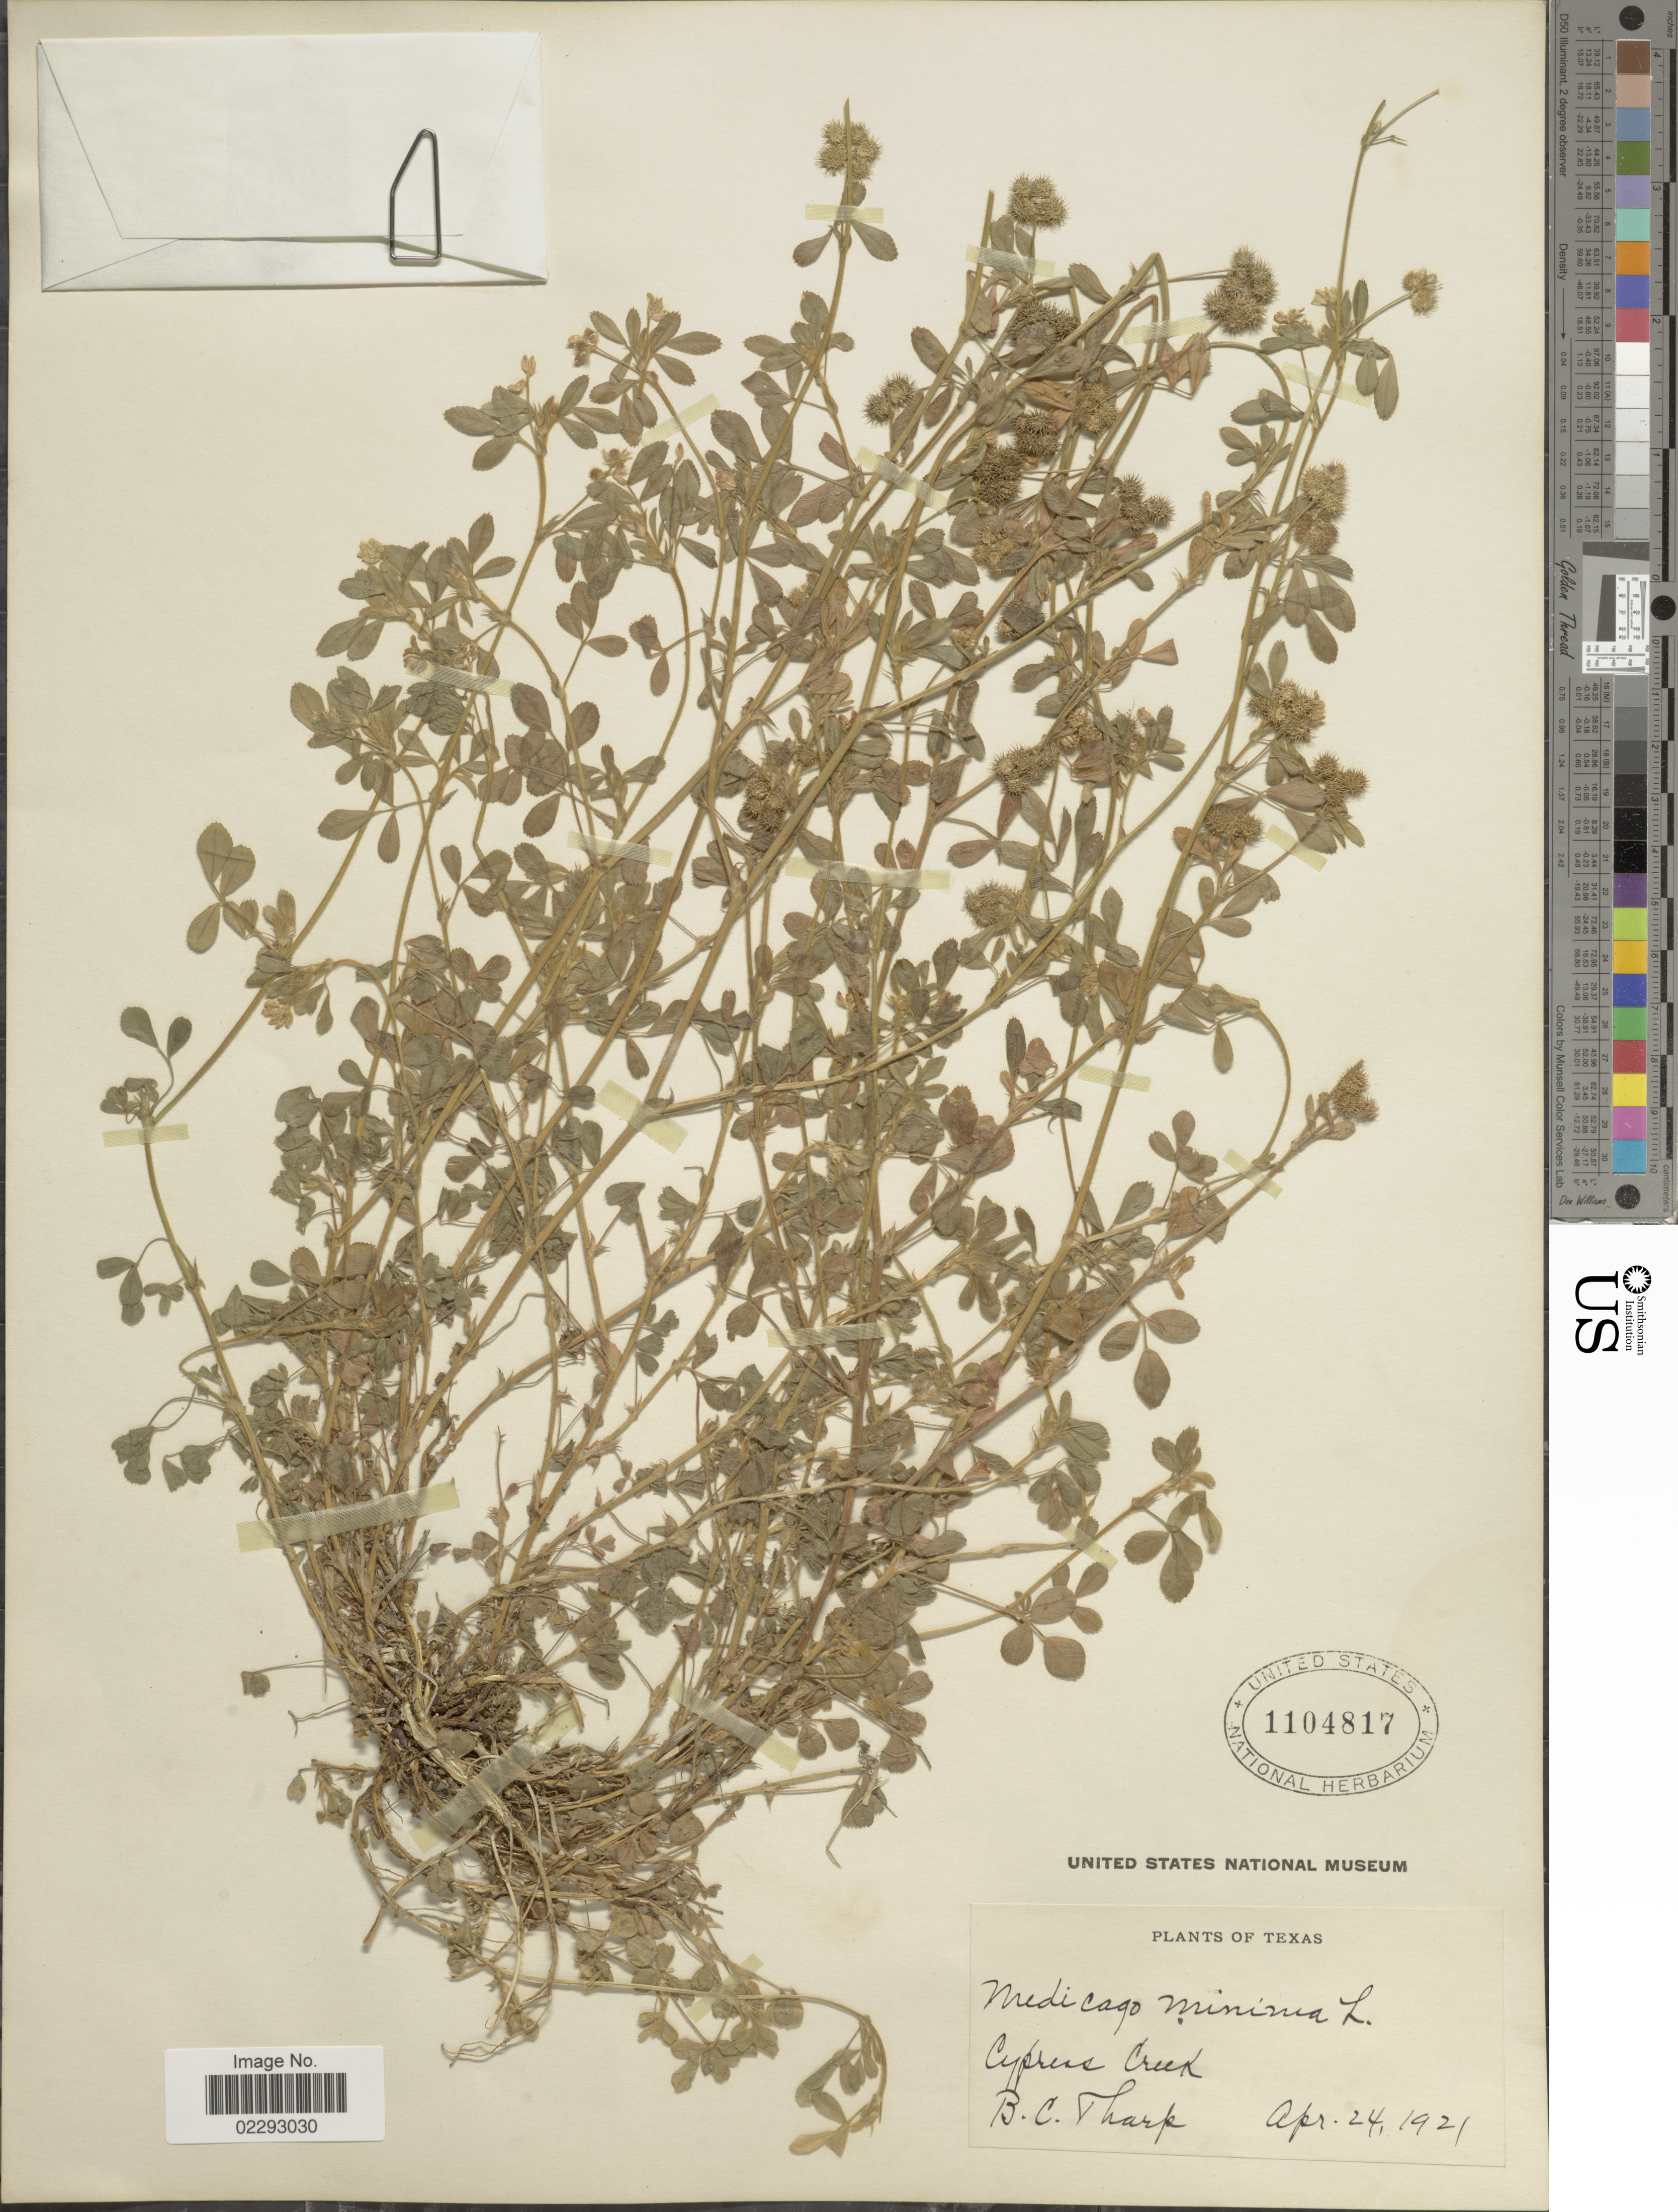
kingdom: Plantae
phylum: Tracheophyta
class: Magnoliopsida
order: Fabales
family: Fabaceae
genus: Medicago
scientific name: Medicago minima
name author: Lam.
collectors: B. C. Tharp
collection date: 1921-04-24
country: United States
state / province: Texas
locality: Texas, Cypres Creek.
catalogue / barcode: US 1104817